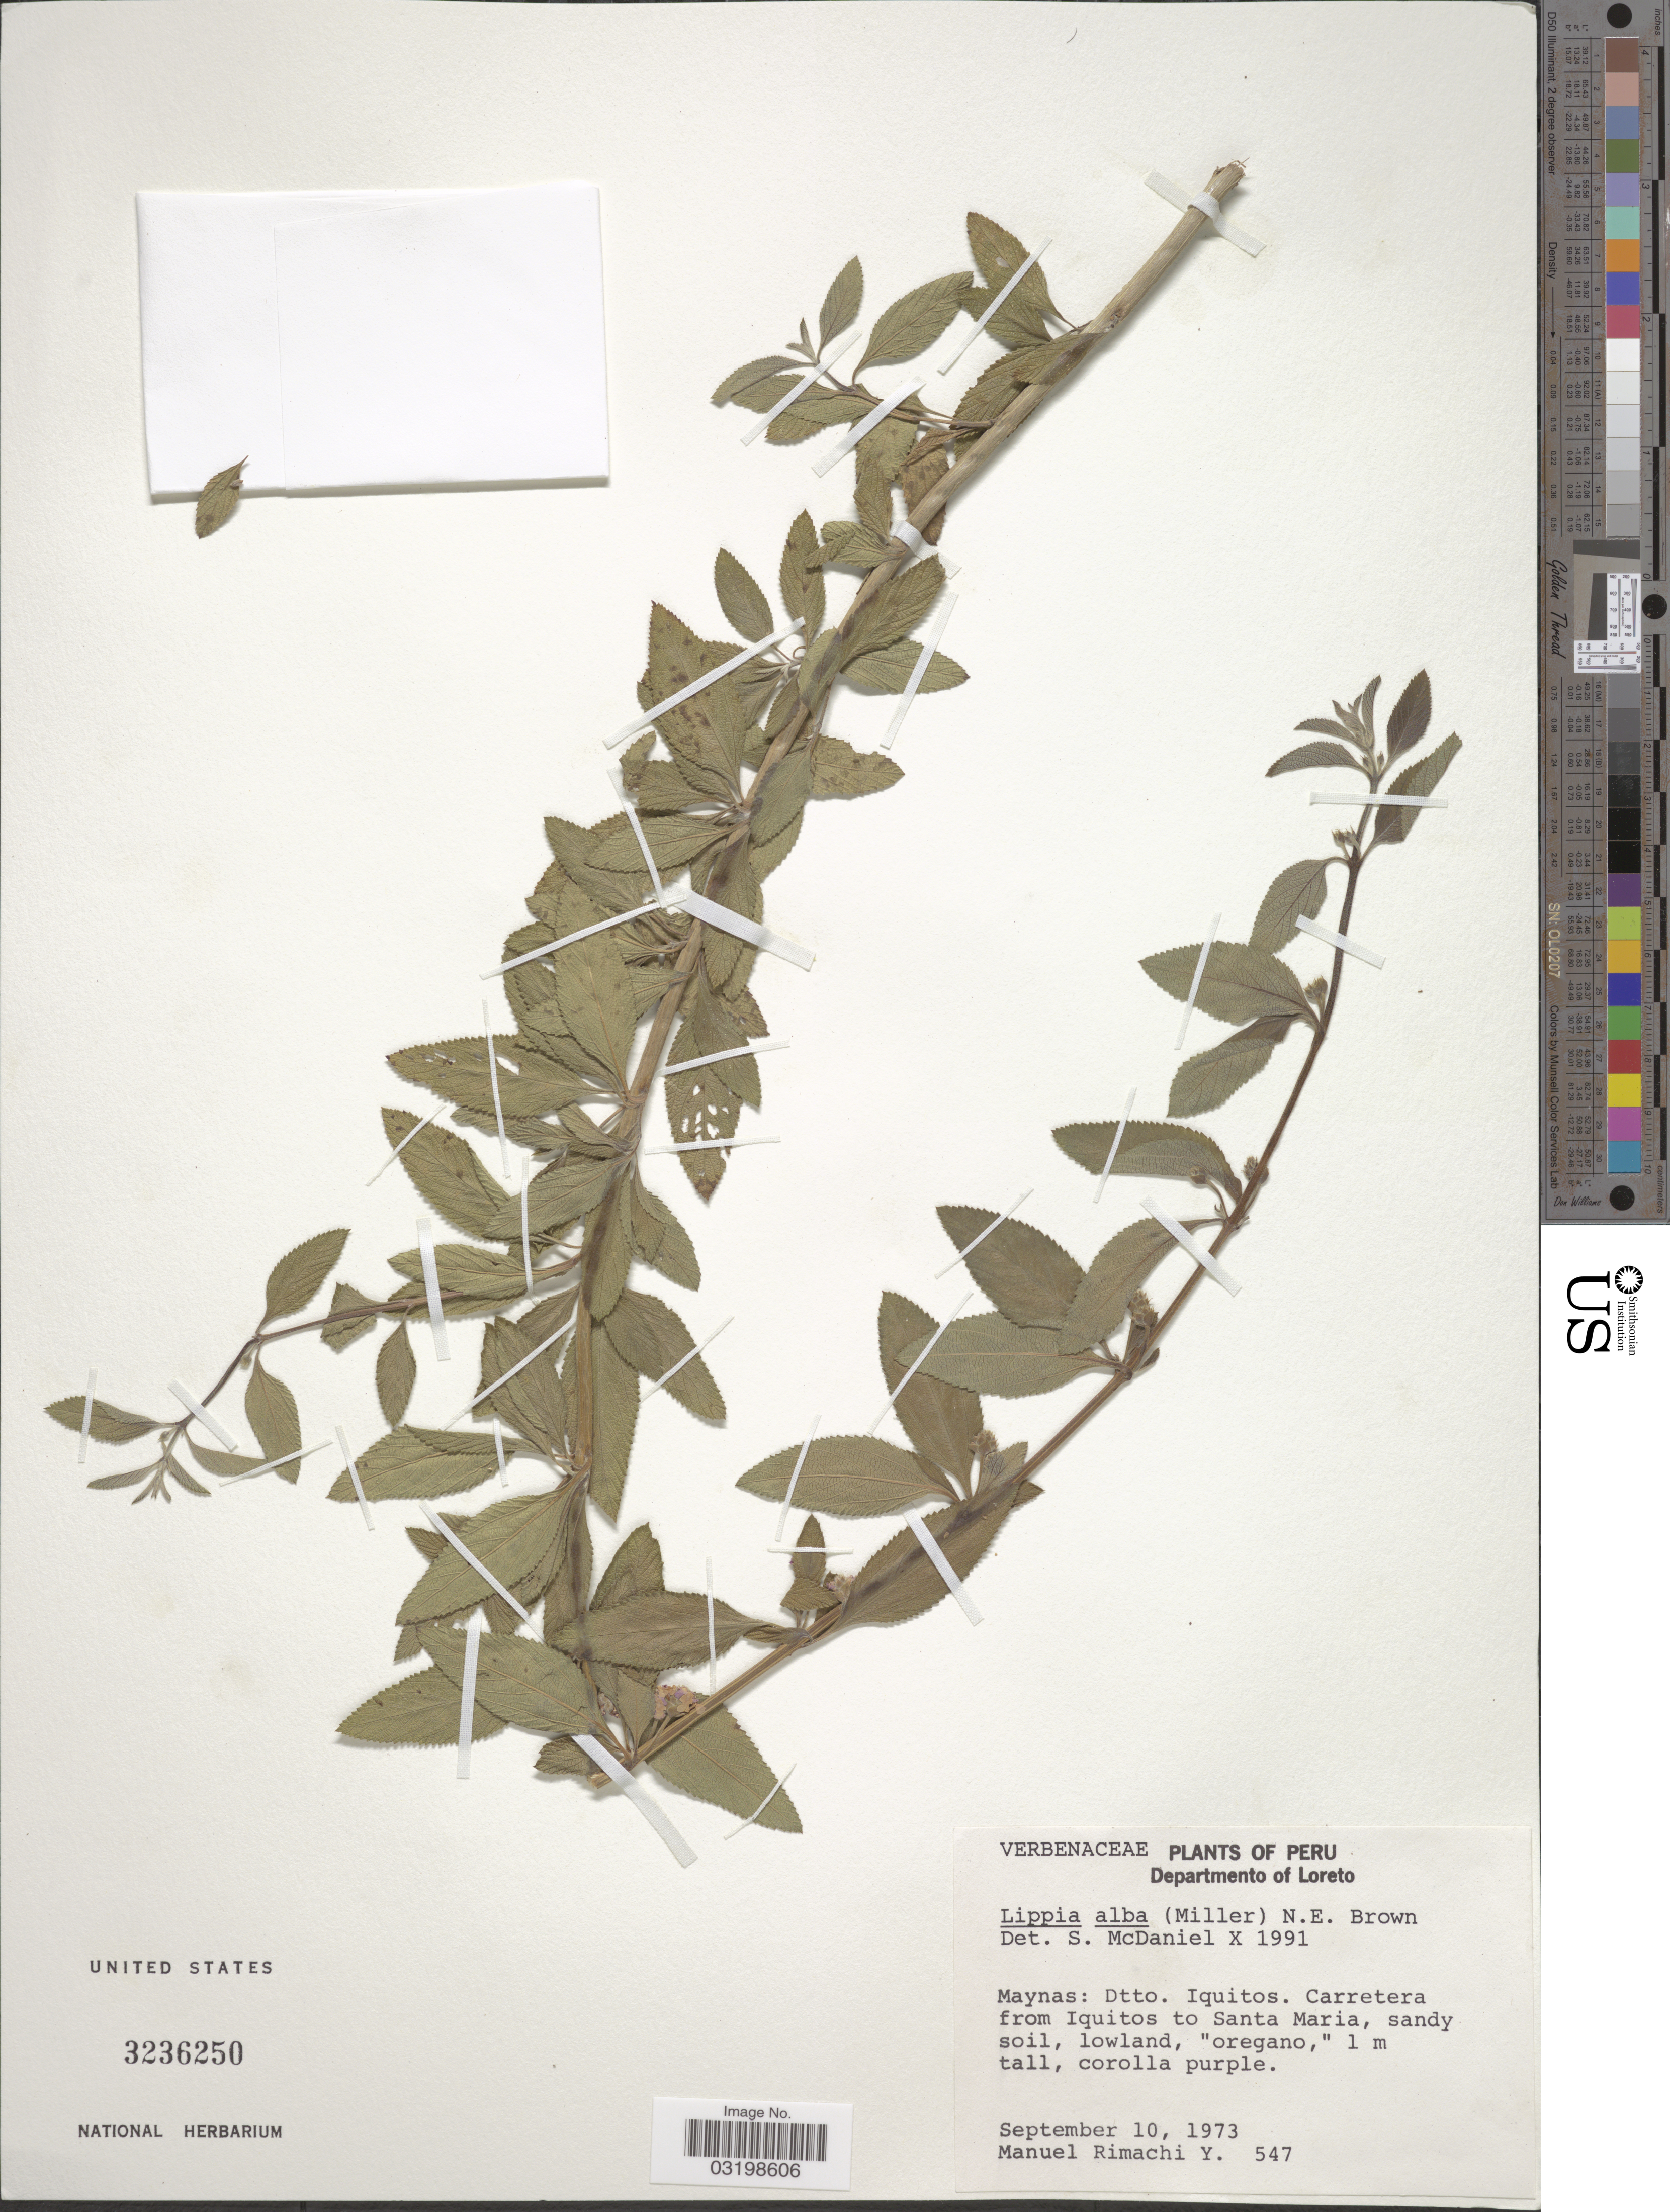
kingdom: Plantae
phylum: Tracheophyta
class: Magnoliopsida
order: Lamiales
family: Verbenaceae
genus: Lippia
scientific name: Lippia alba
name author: (Mill.) N.E. Br. ex Britton & P. Wilson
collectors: M. Rimachi Y.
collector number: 547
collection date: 1973-09-10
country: Peru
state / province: Loreto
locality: Departmento of Loreto, Maynas: Dtto. Iquitos. Carretera from Iquitos to Santa Maria.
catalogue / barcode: US 3236250